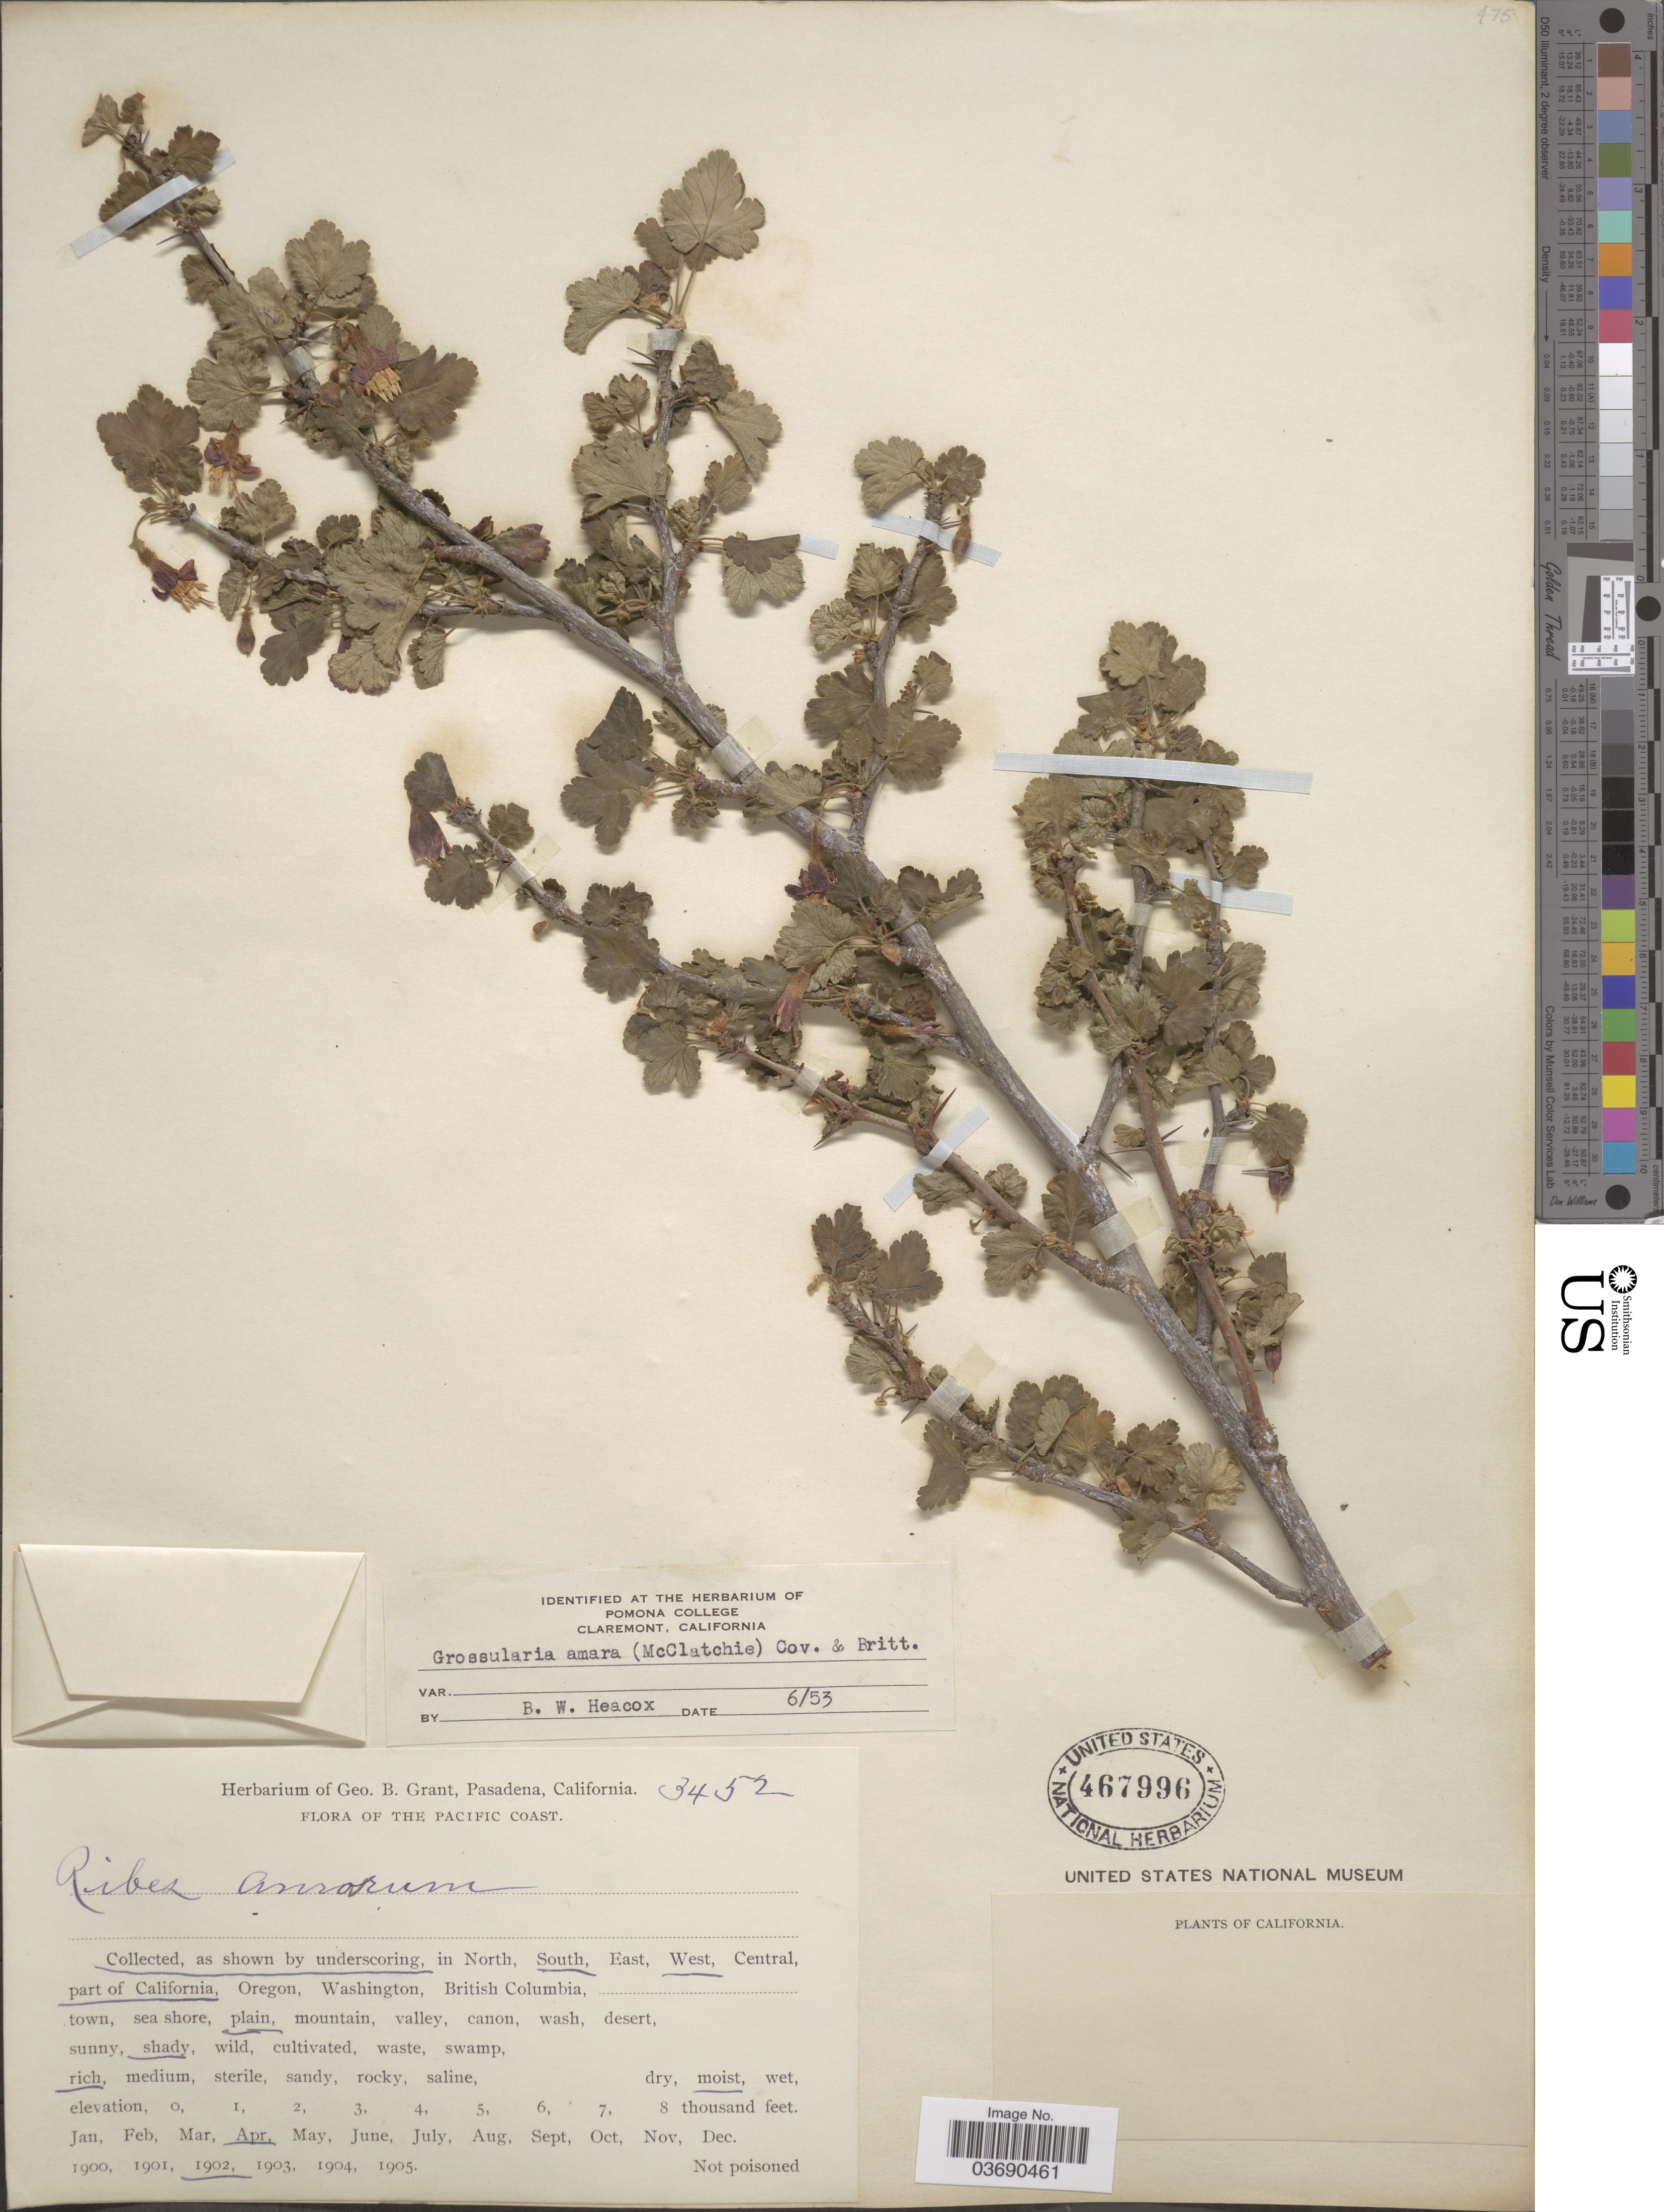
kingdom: Plantae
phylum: Tracheophyta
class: Magnoliopsida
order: Saxifragales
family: Grossulariaceae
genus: Ribes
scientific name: Ribes amarum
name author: McClatchie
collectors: ex herb. Geo. B. Grant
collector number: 3452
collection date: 1902-04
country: United States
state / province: California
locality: South West part of California.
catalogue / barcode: US 467996